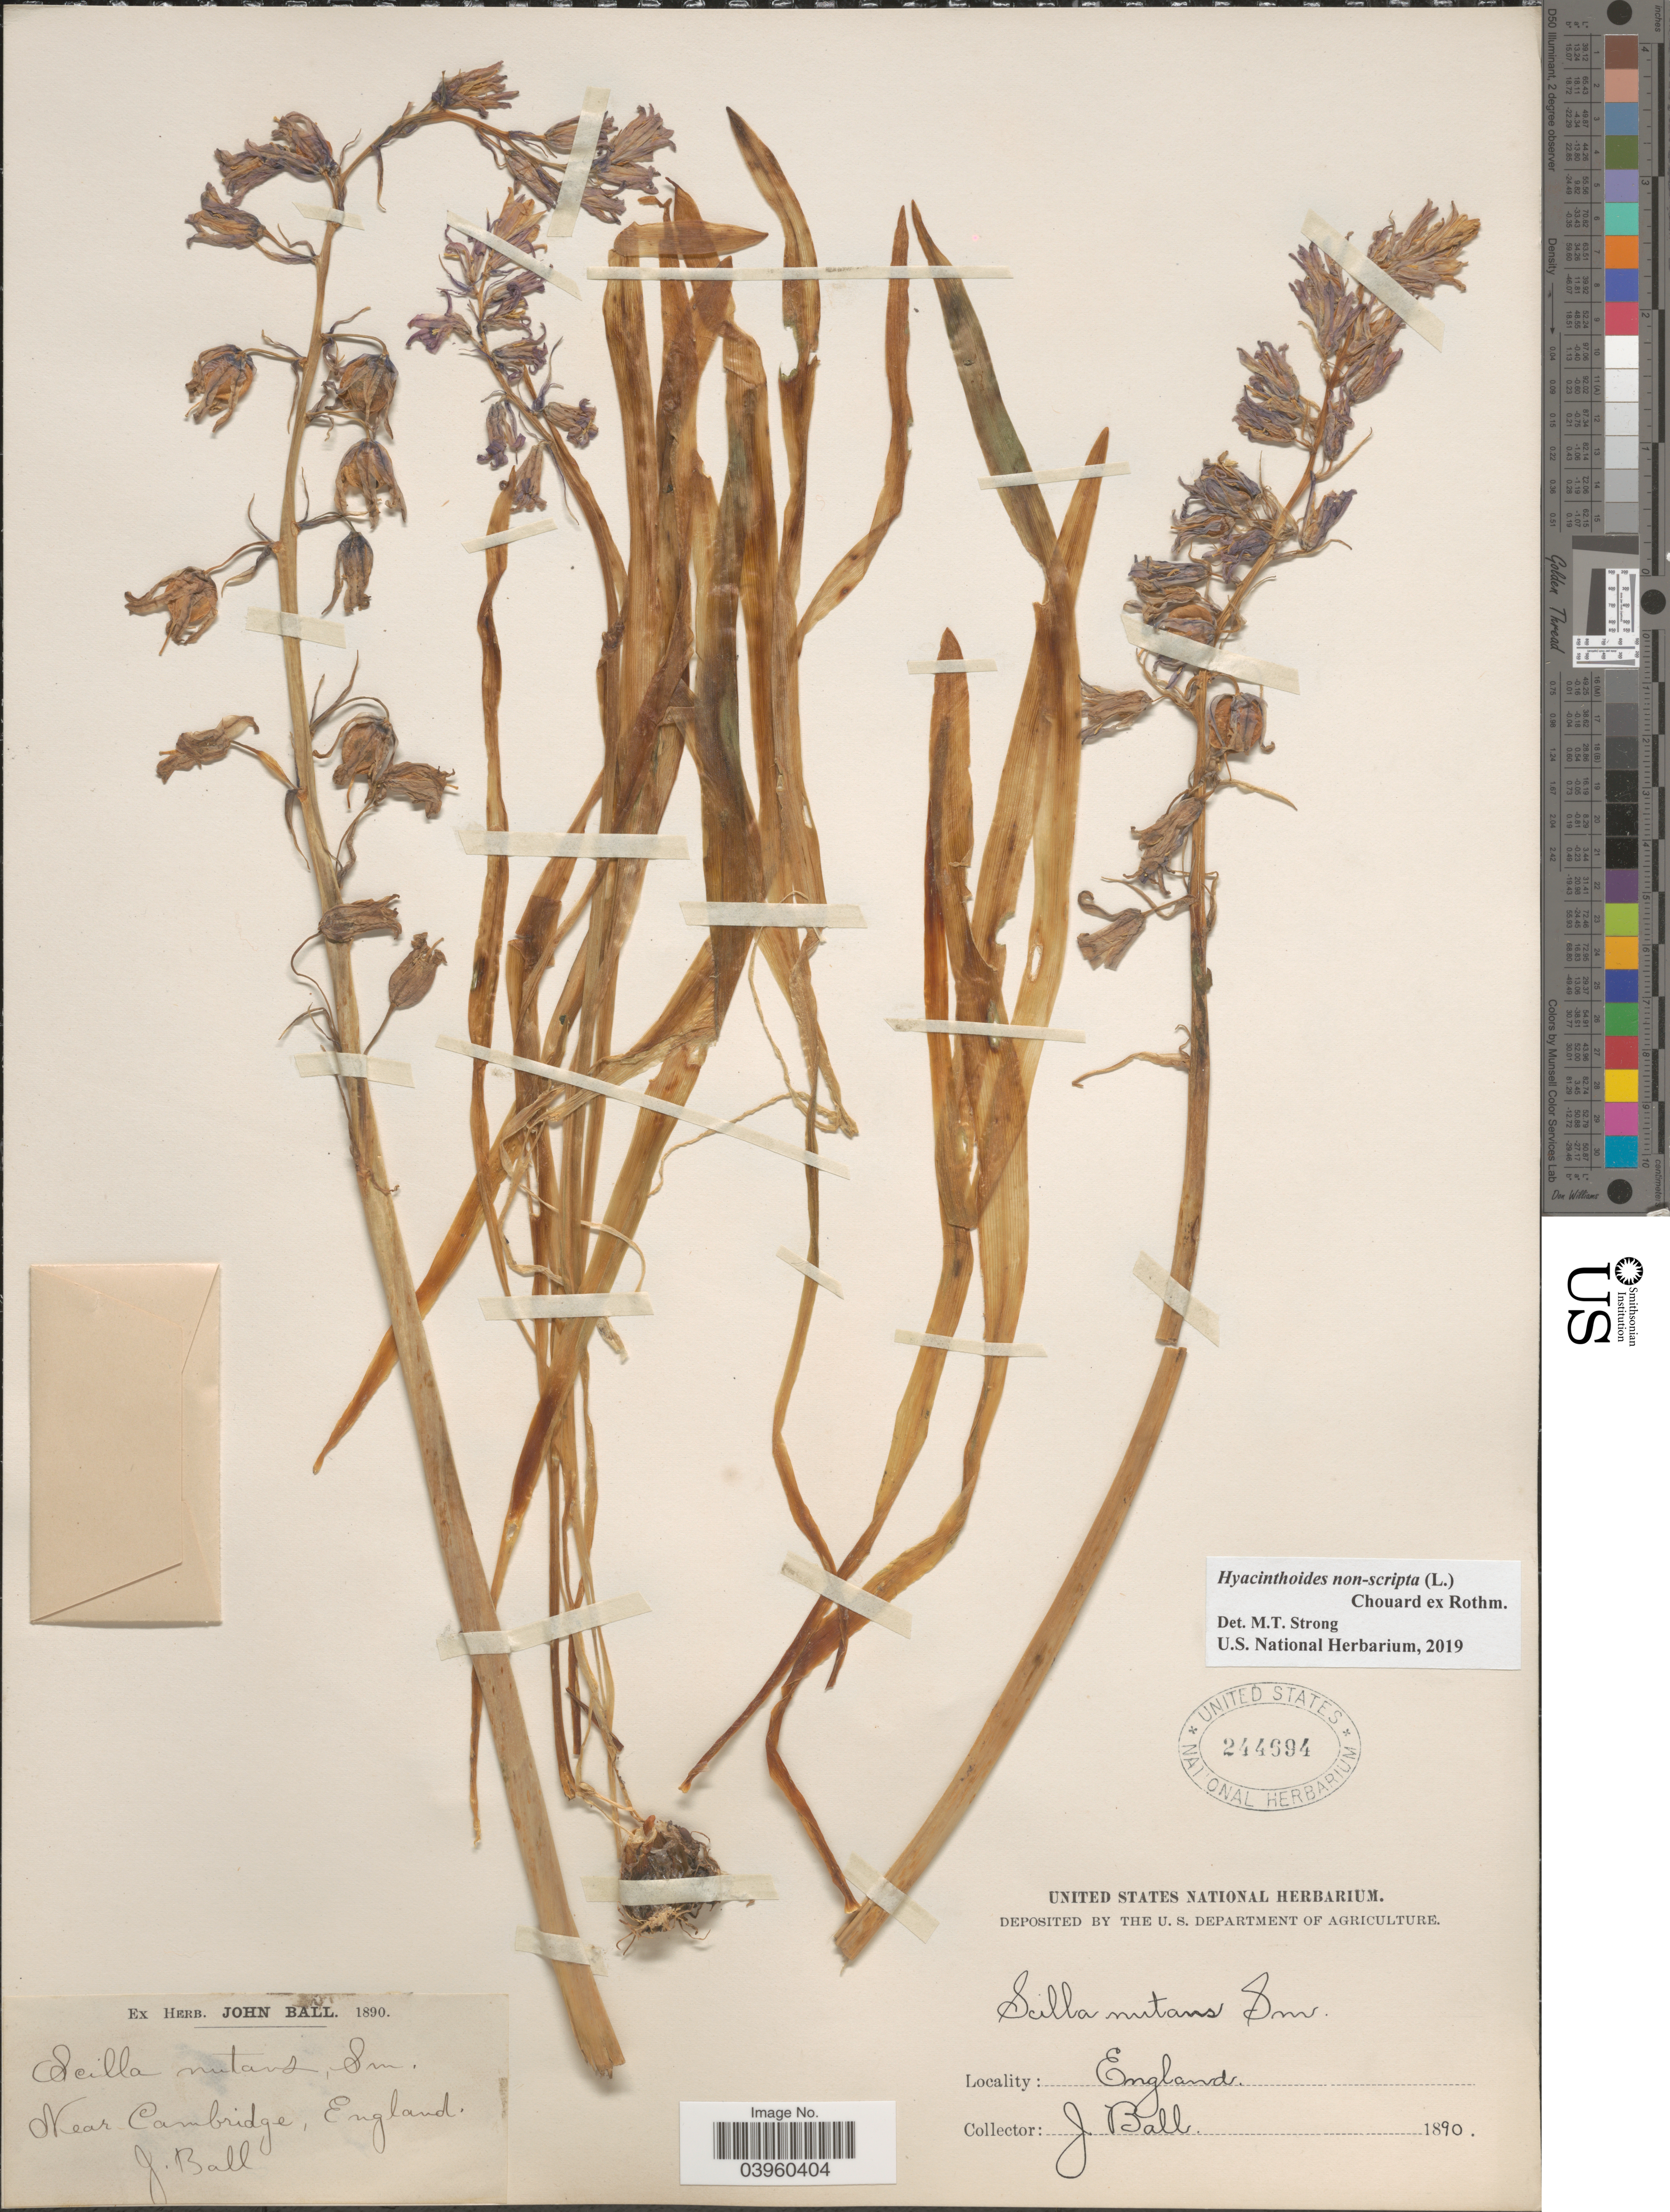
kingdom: Plantae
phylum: Tracheophyta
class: Liliopsida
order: Asparagales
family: Asparagaceae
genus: Hyacinthoides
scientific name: Hyacinthoides non-scripta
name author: (L.) Chouard ex Rothm.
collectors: J. Ball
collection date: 1890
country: United Kingdom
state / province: England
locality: Near Cambridge.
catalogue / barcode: US 244694